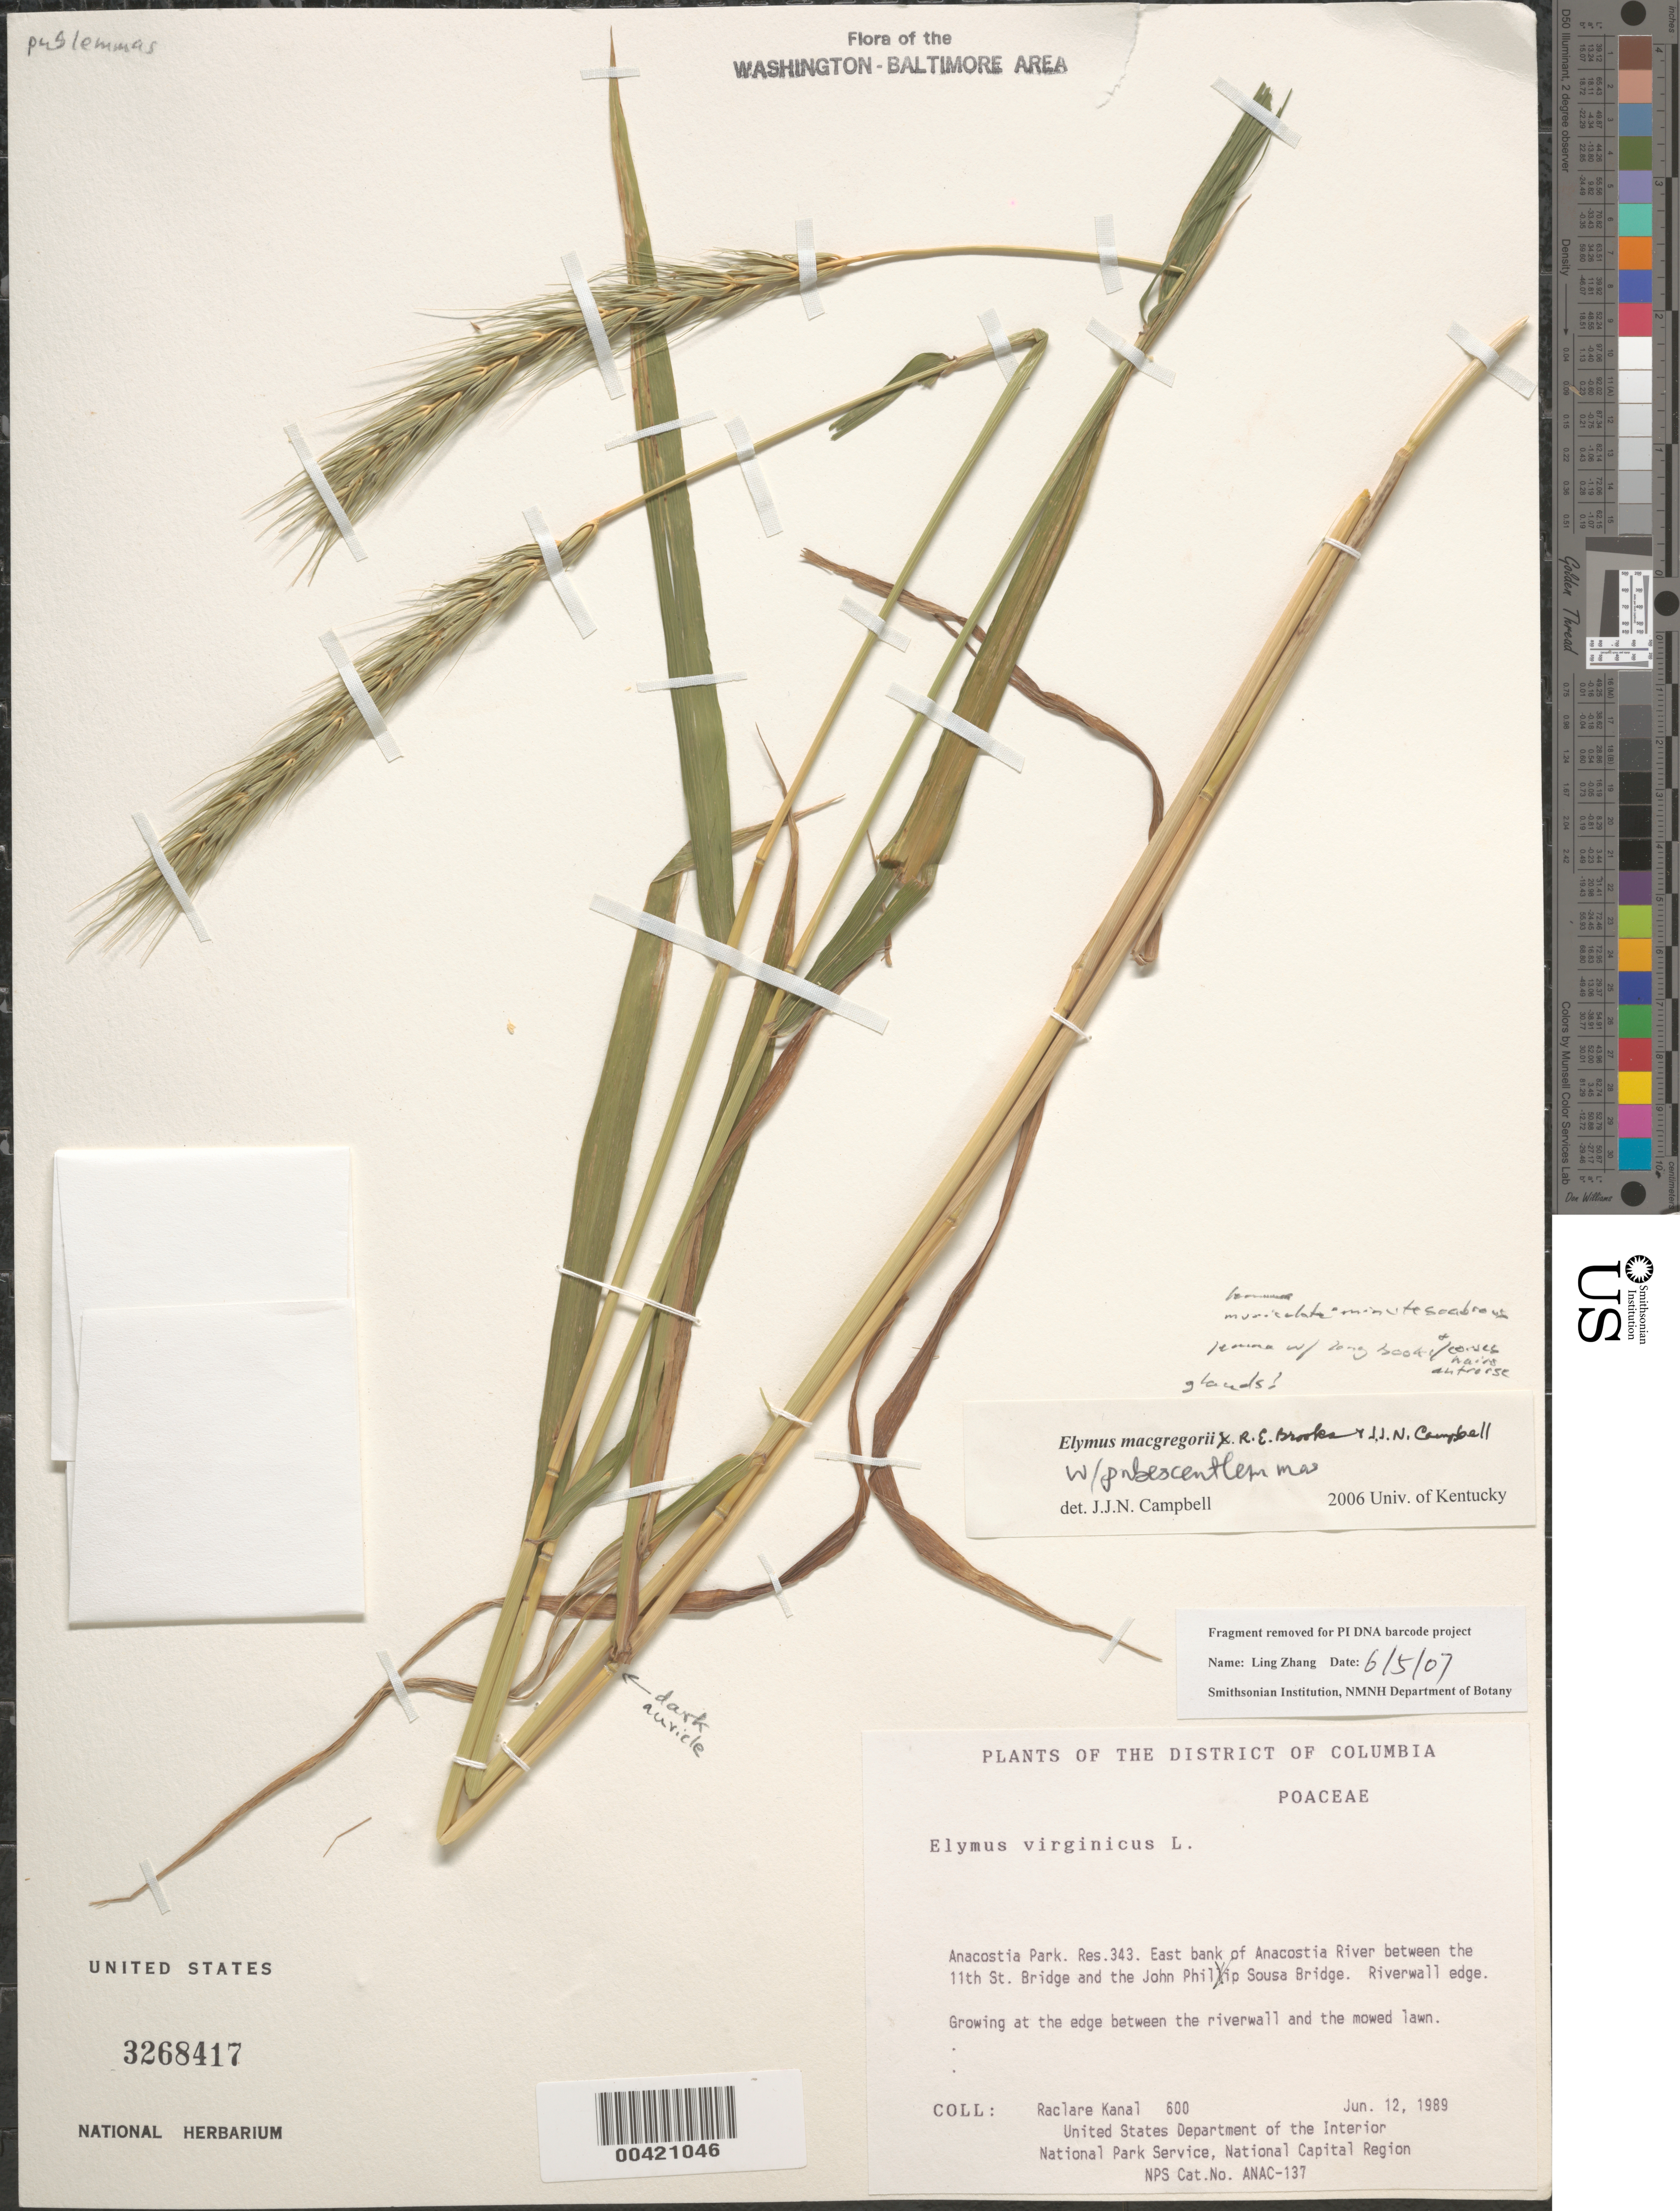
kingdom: Plantae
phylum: Tracheophyta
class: Liliopsida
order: Poales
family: Poaceae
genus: Elymus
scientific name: Elymus macgregorii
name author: R.E. Brooks & J.J.N. Campb.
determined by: Campbell, J. J. N., (KY), University of Kentucky (UNITED STATES)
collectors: R. Kanal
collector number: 600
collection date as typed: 12 Jun 1989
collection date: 1989-06-12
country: United States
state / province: District of Columbia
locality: Anacostia Park, E Anacostia River between 11th St Bridge and John Philip Sousa Bridge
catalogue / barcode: US 3268417